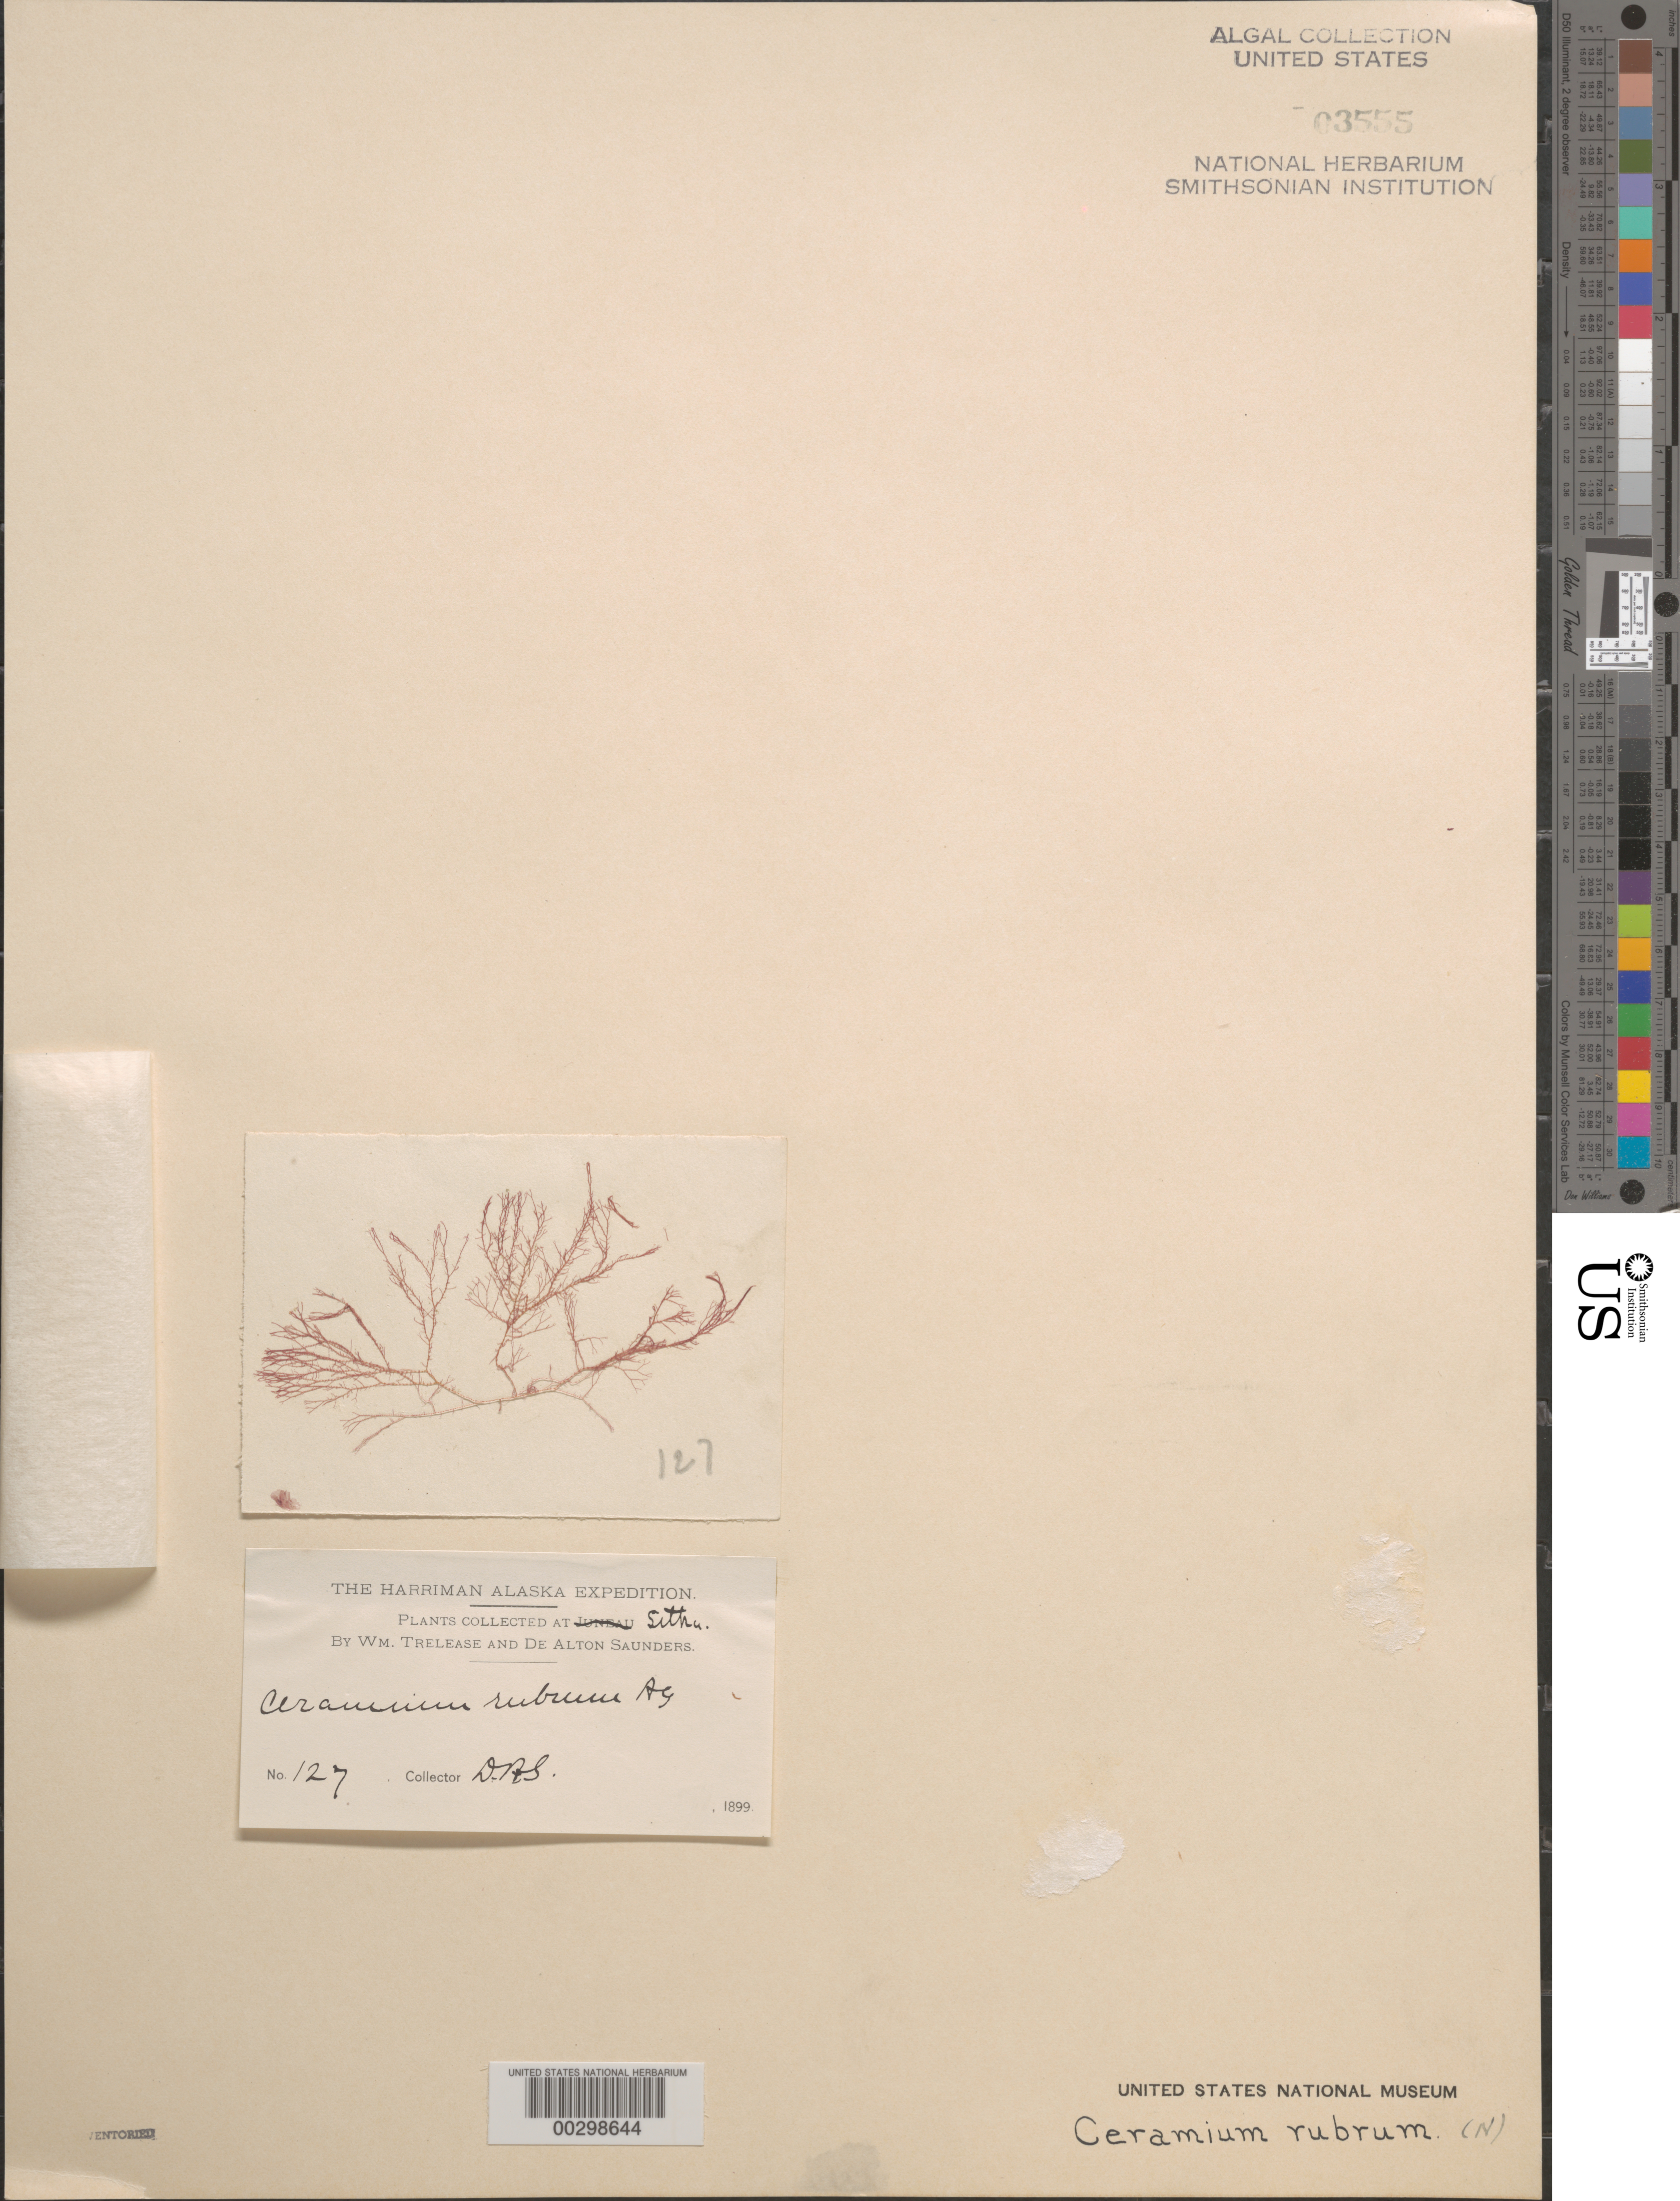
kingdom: Plantae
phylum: Rhodophyta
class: Florideophyceae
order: Ceramiales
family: Ceramiaceae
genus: Ceramium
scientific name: Ceramium rubrum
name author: C. Agardh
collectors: D. Saunders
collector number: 127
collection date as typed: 1899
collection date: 1899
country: United States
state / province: Alaska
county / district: Sitka Division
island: Baranof Island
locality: Sitka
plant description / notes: Harriman Alaska Expedition, 1899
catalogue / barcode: US 3555